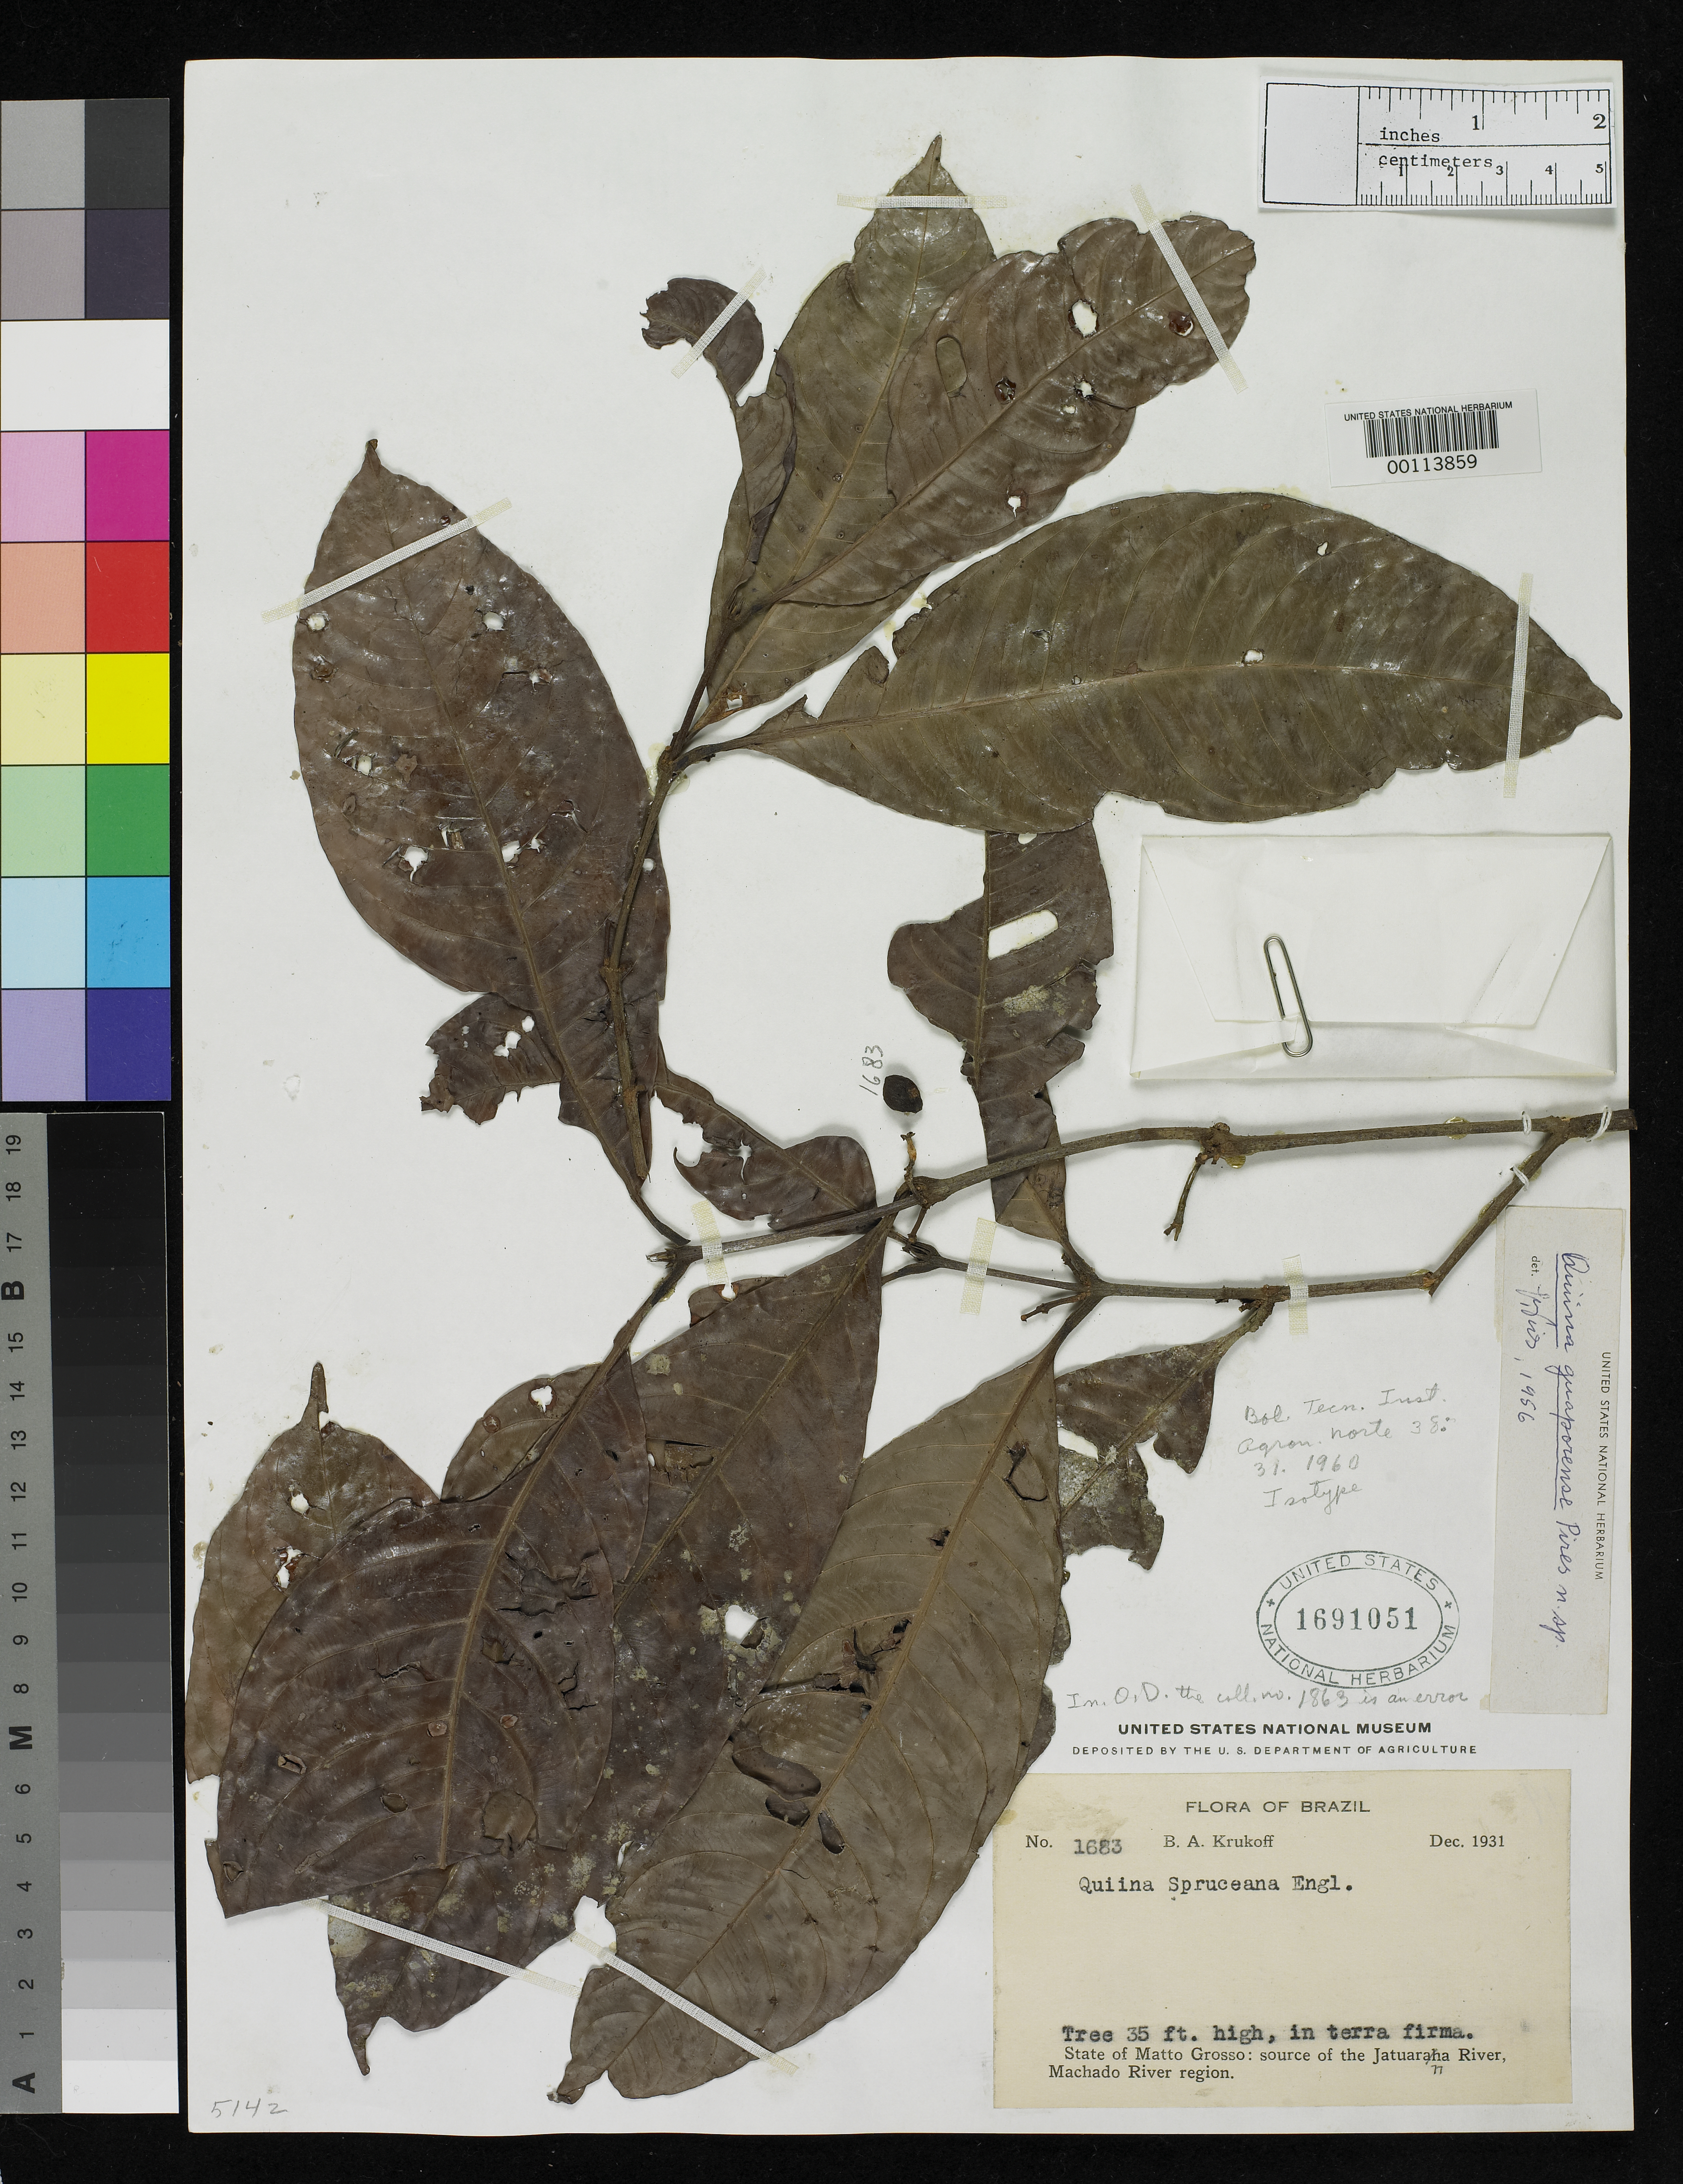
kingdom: Plantae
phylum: Tracheophyta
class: Magnoliopsida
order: Malpighiales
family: Quiinaceae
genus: Quiina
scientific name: Quiina guaporense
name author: Pires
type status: Isotype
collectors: B. A. Krukoff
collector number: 1683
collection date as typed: Dec 1931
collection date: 1931-12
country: Brazil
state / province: Mato Grosso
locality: Source of Jatuarana River.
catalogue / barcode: US 1691051